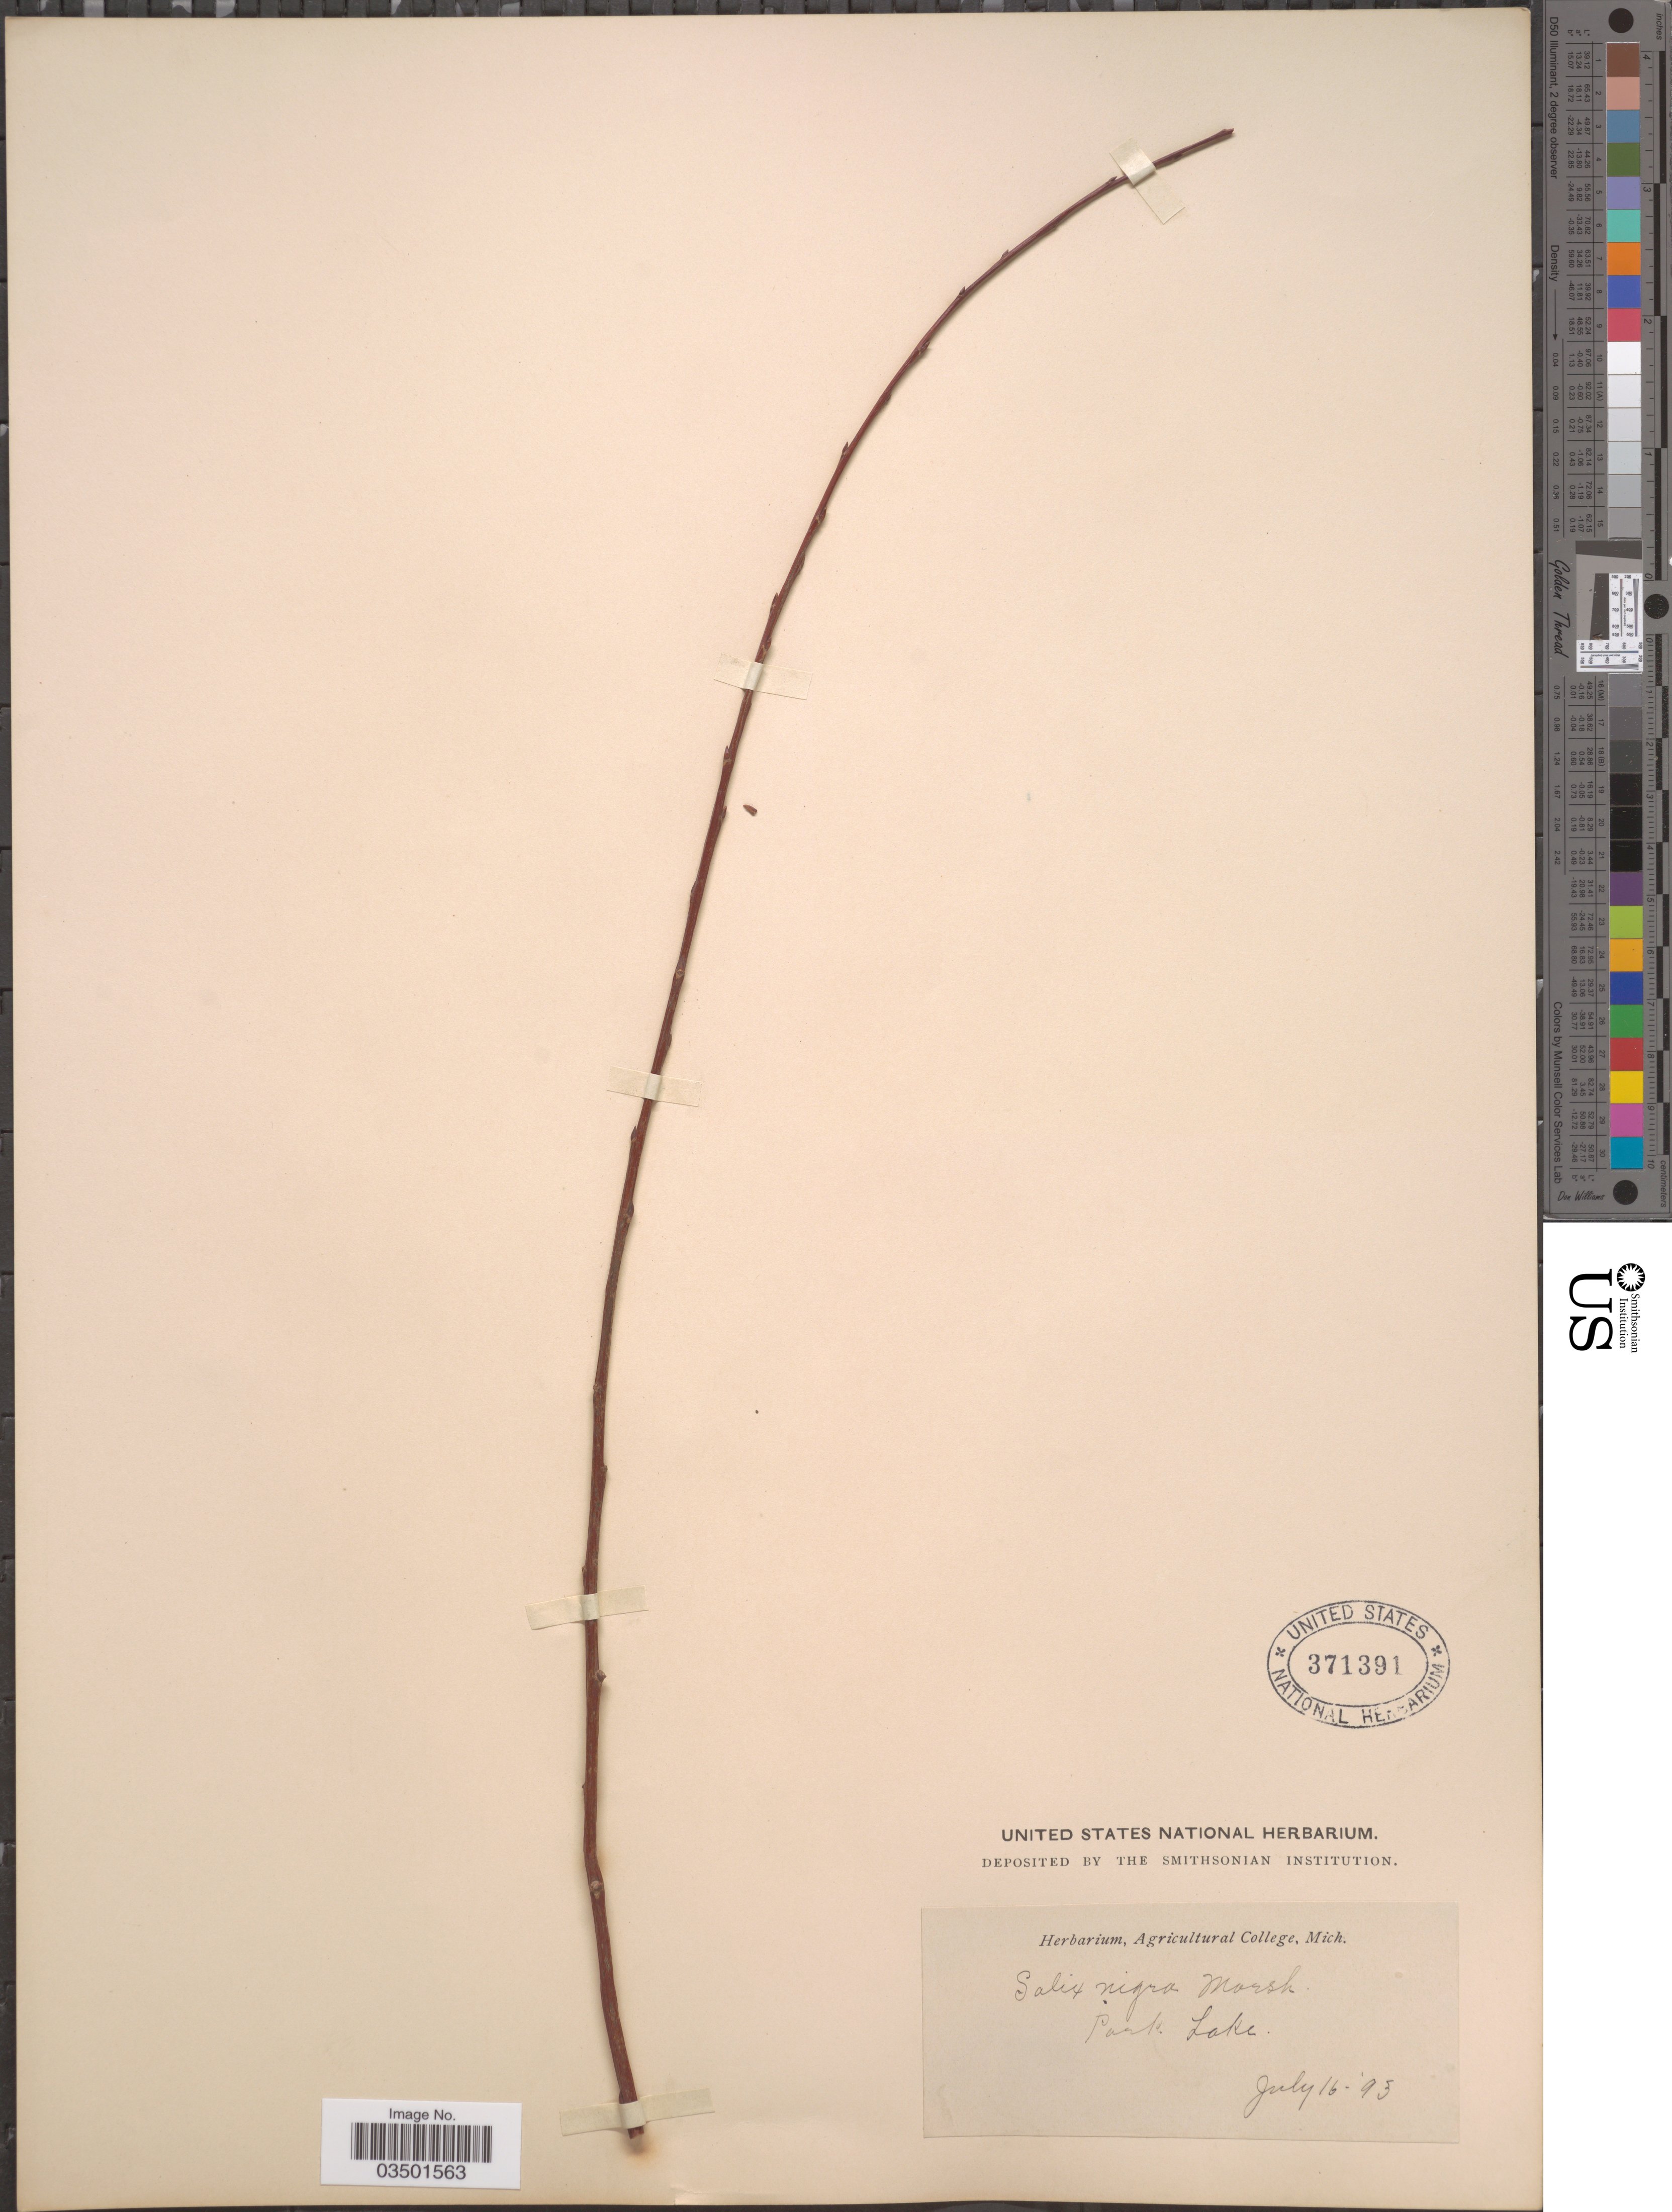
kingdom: Plantae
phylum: Tracheophyta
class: Magnoliopsida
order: Malpighiales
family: Salicaceae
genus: Salix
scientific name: Salix nigra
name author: Marshall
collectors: ex herb. Agricultural College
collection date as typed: Transcribed d/m/y: 16/7/93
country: United States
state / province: Michigan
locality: Park Lake.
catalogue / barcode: US 371391